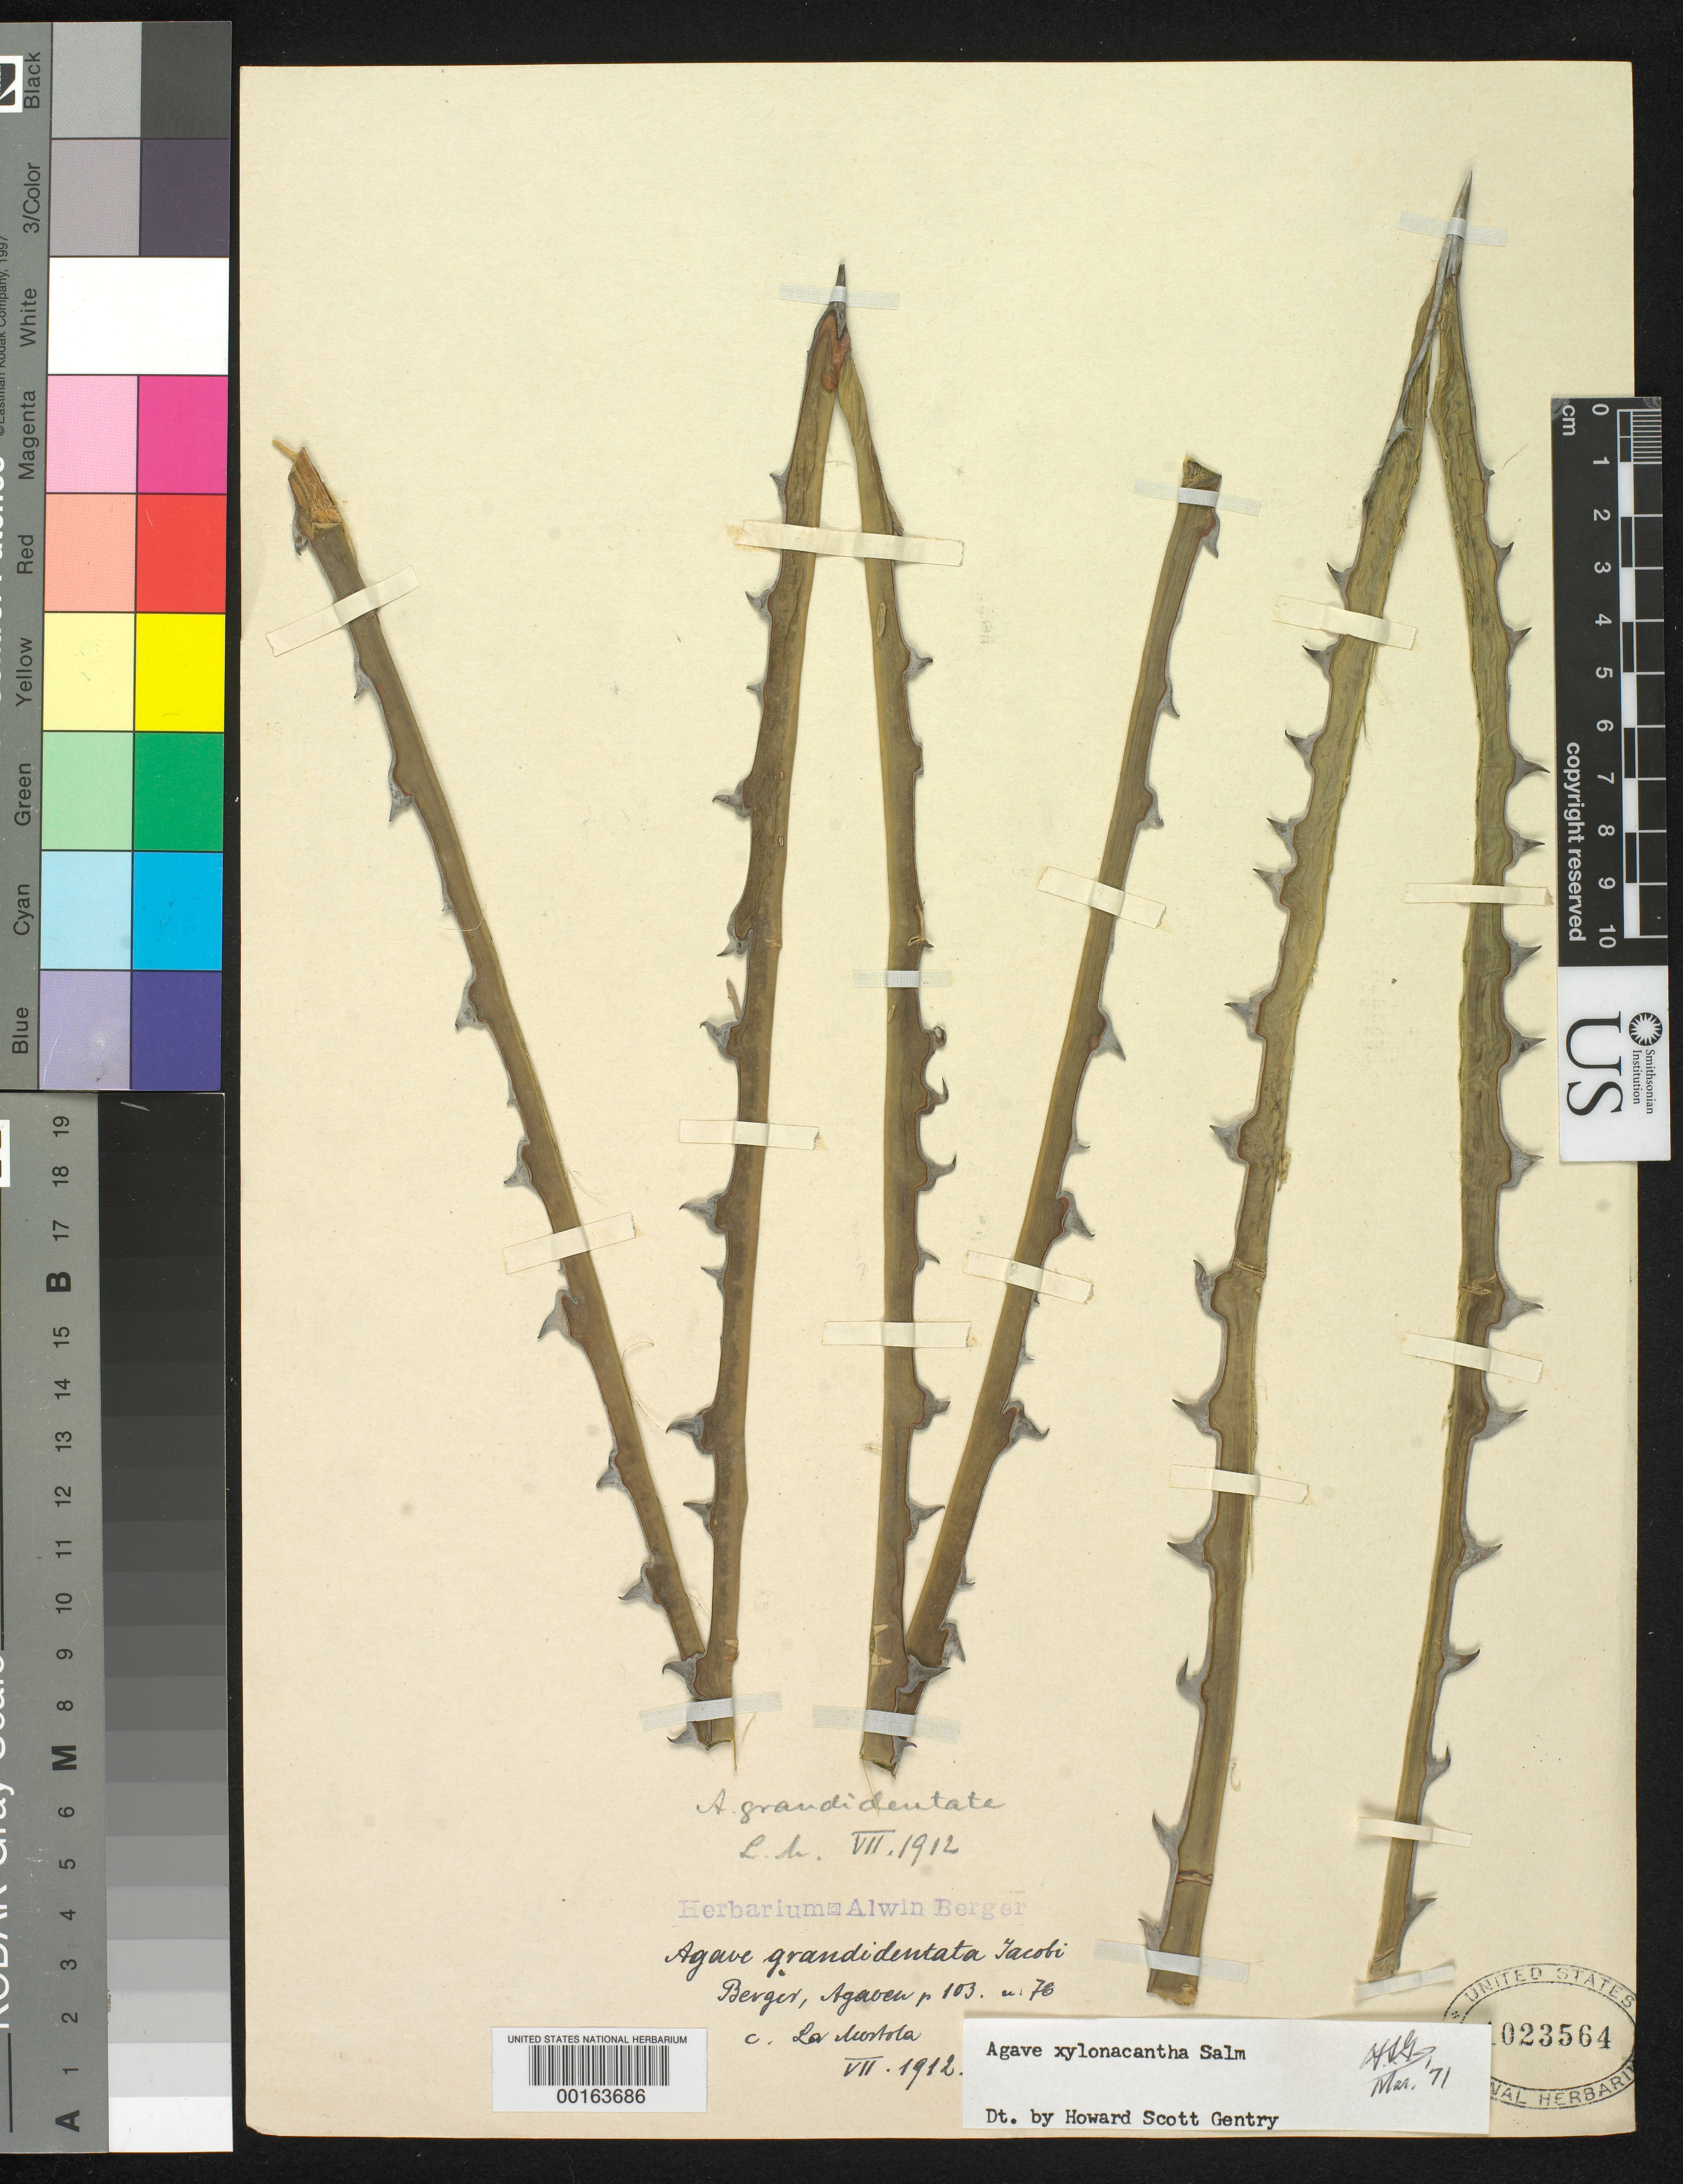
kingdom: Plantae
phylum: Tracheophyta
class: Liliopsida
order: Asparagales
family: Asparagaceae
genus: Agave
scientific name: Agave xylonacantha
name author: Salm-Dyck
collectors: ex herb. A. Berger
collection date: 1909-06-02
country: Mexico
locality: Cultivated at La Mortola, Italy.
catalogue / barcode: US 1023564